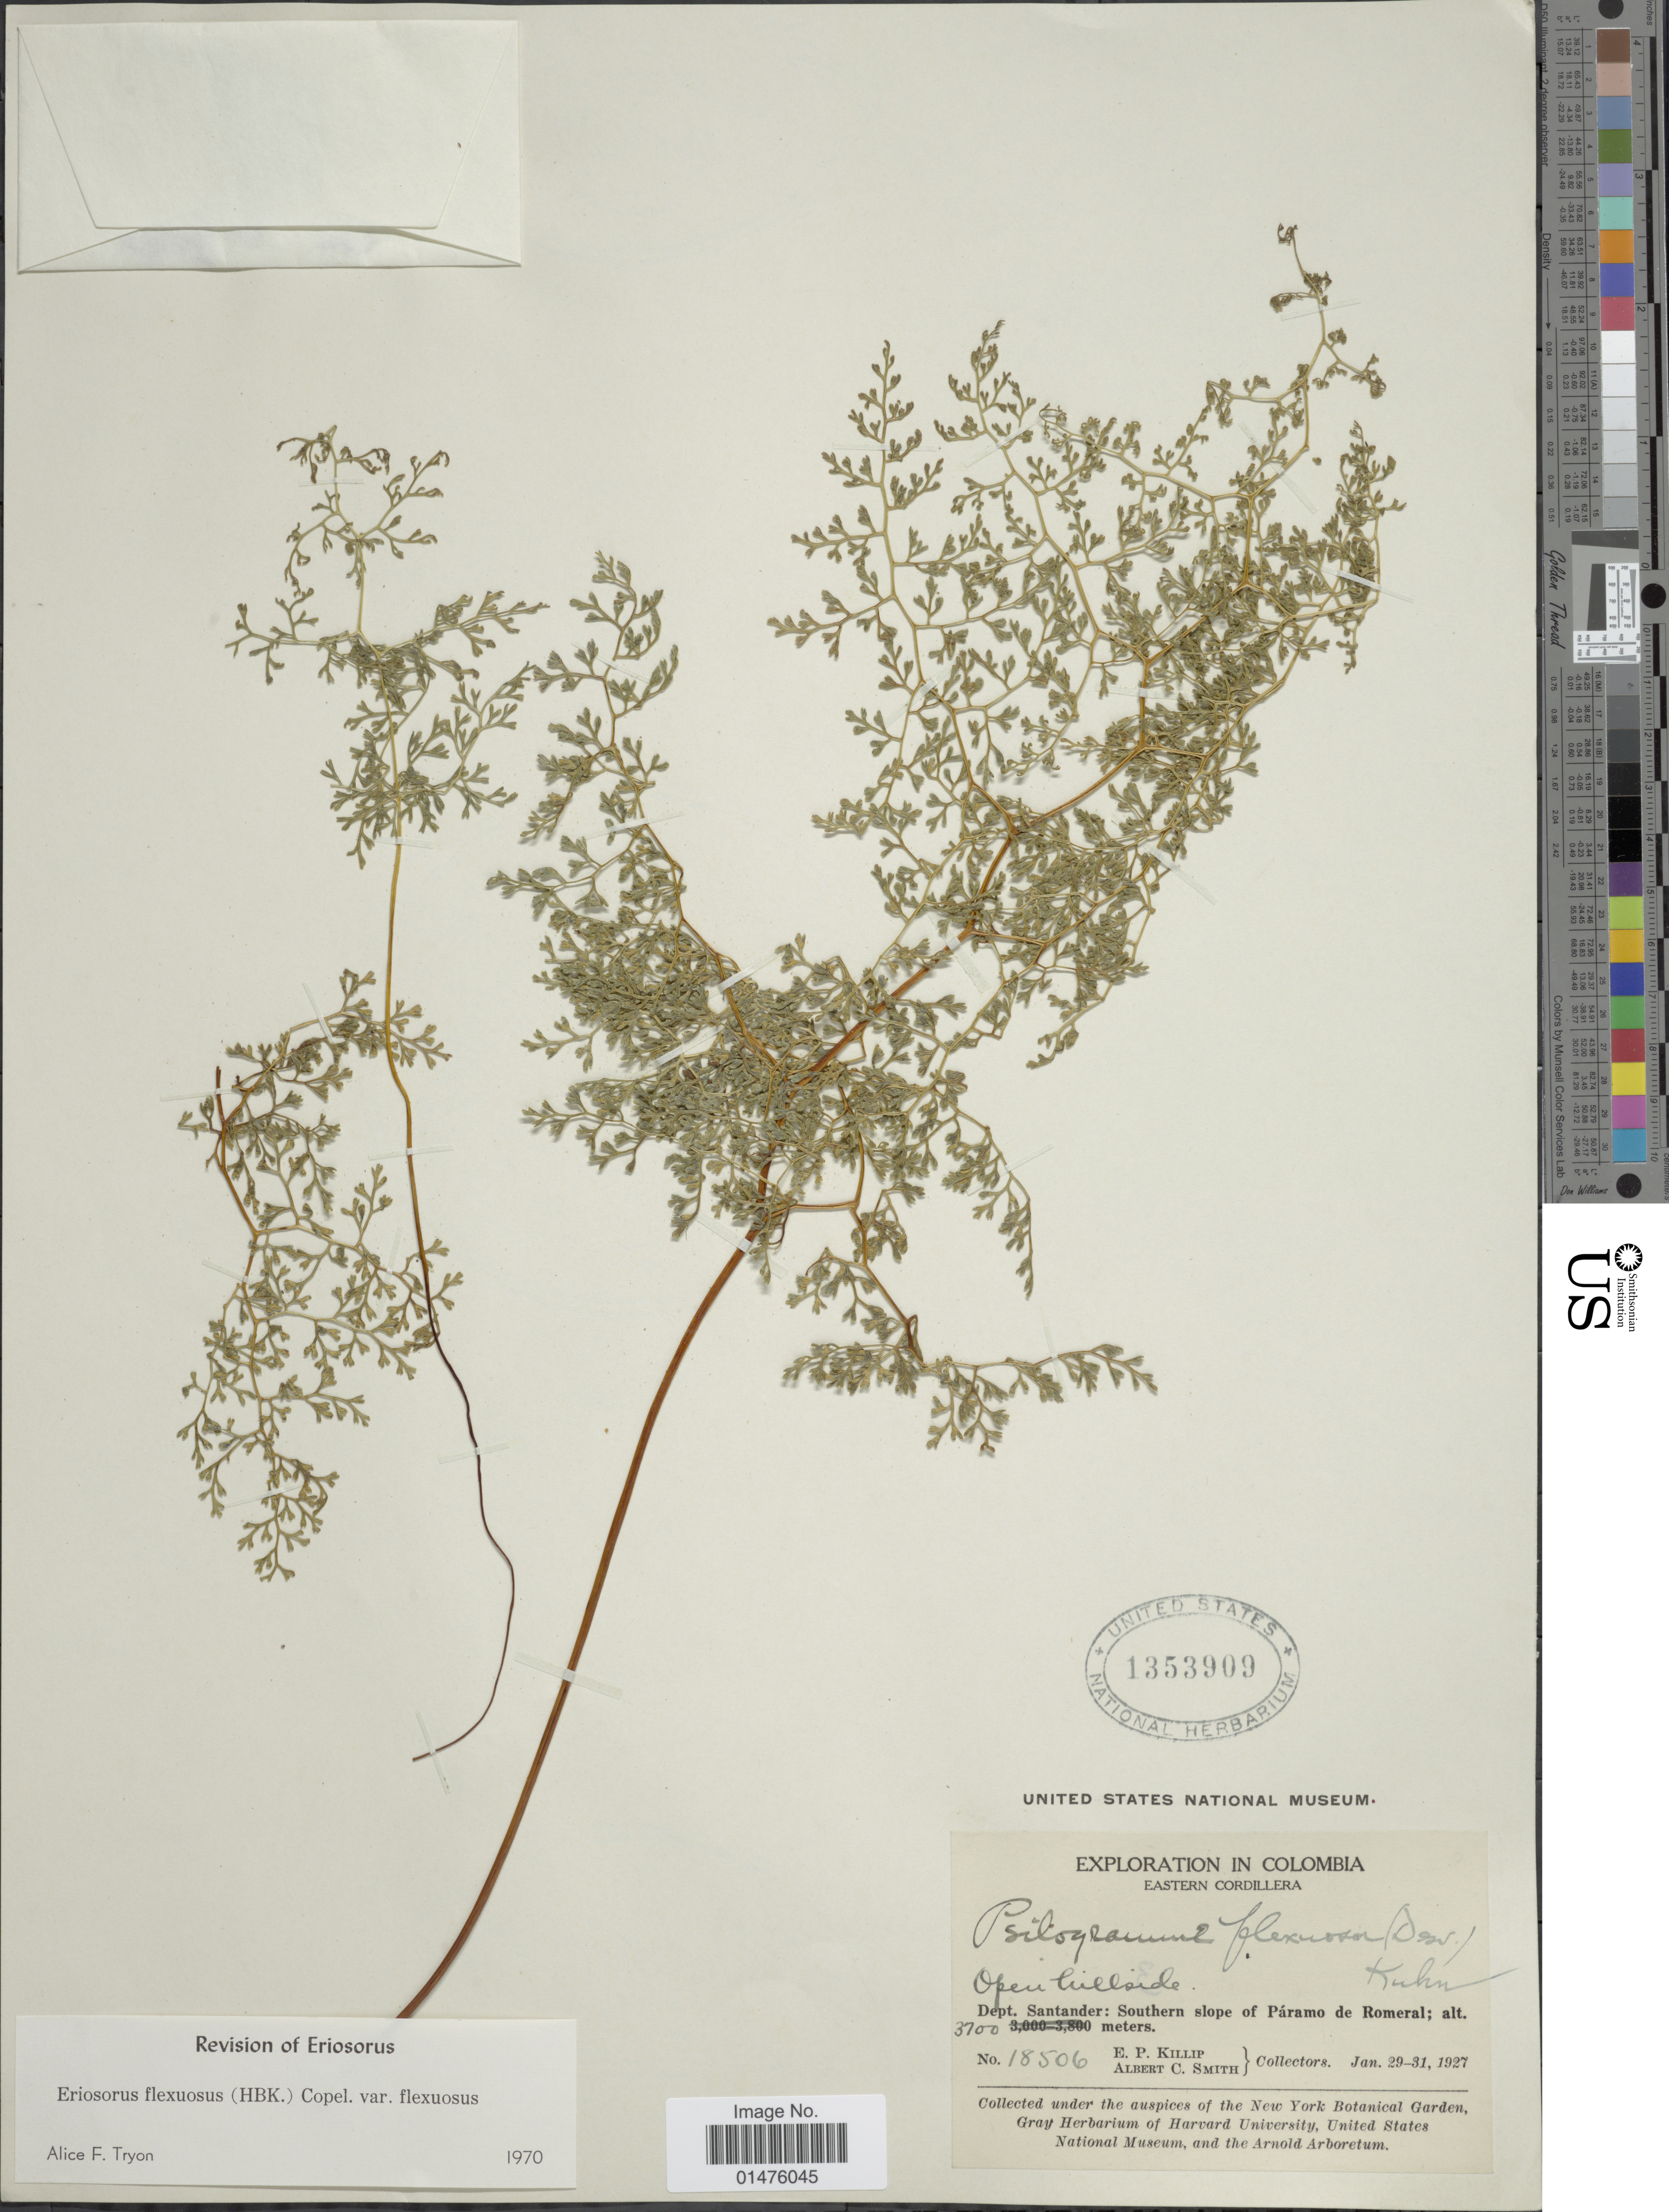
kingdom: Plantae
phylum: Tracheophyta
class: Polypodiopsida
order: Polypodiales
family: Pteridaceae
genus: Jamesonia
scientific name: Jamesonia flexuosa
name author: (Humb. & Bonpl.) Christenh.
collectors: E. P. Killip & A. C. Smith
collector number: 18506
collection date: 1927-01-29/1927-01-31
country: Colombia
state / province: Santander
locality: Eastern Cordillera, Daept Santander: Southern slope of Páramo de Romeral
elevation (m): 3700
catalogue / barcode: US 1353909